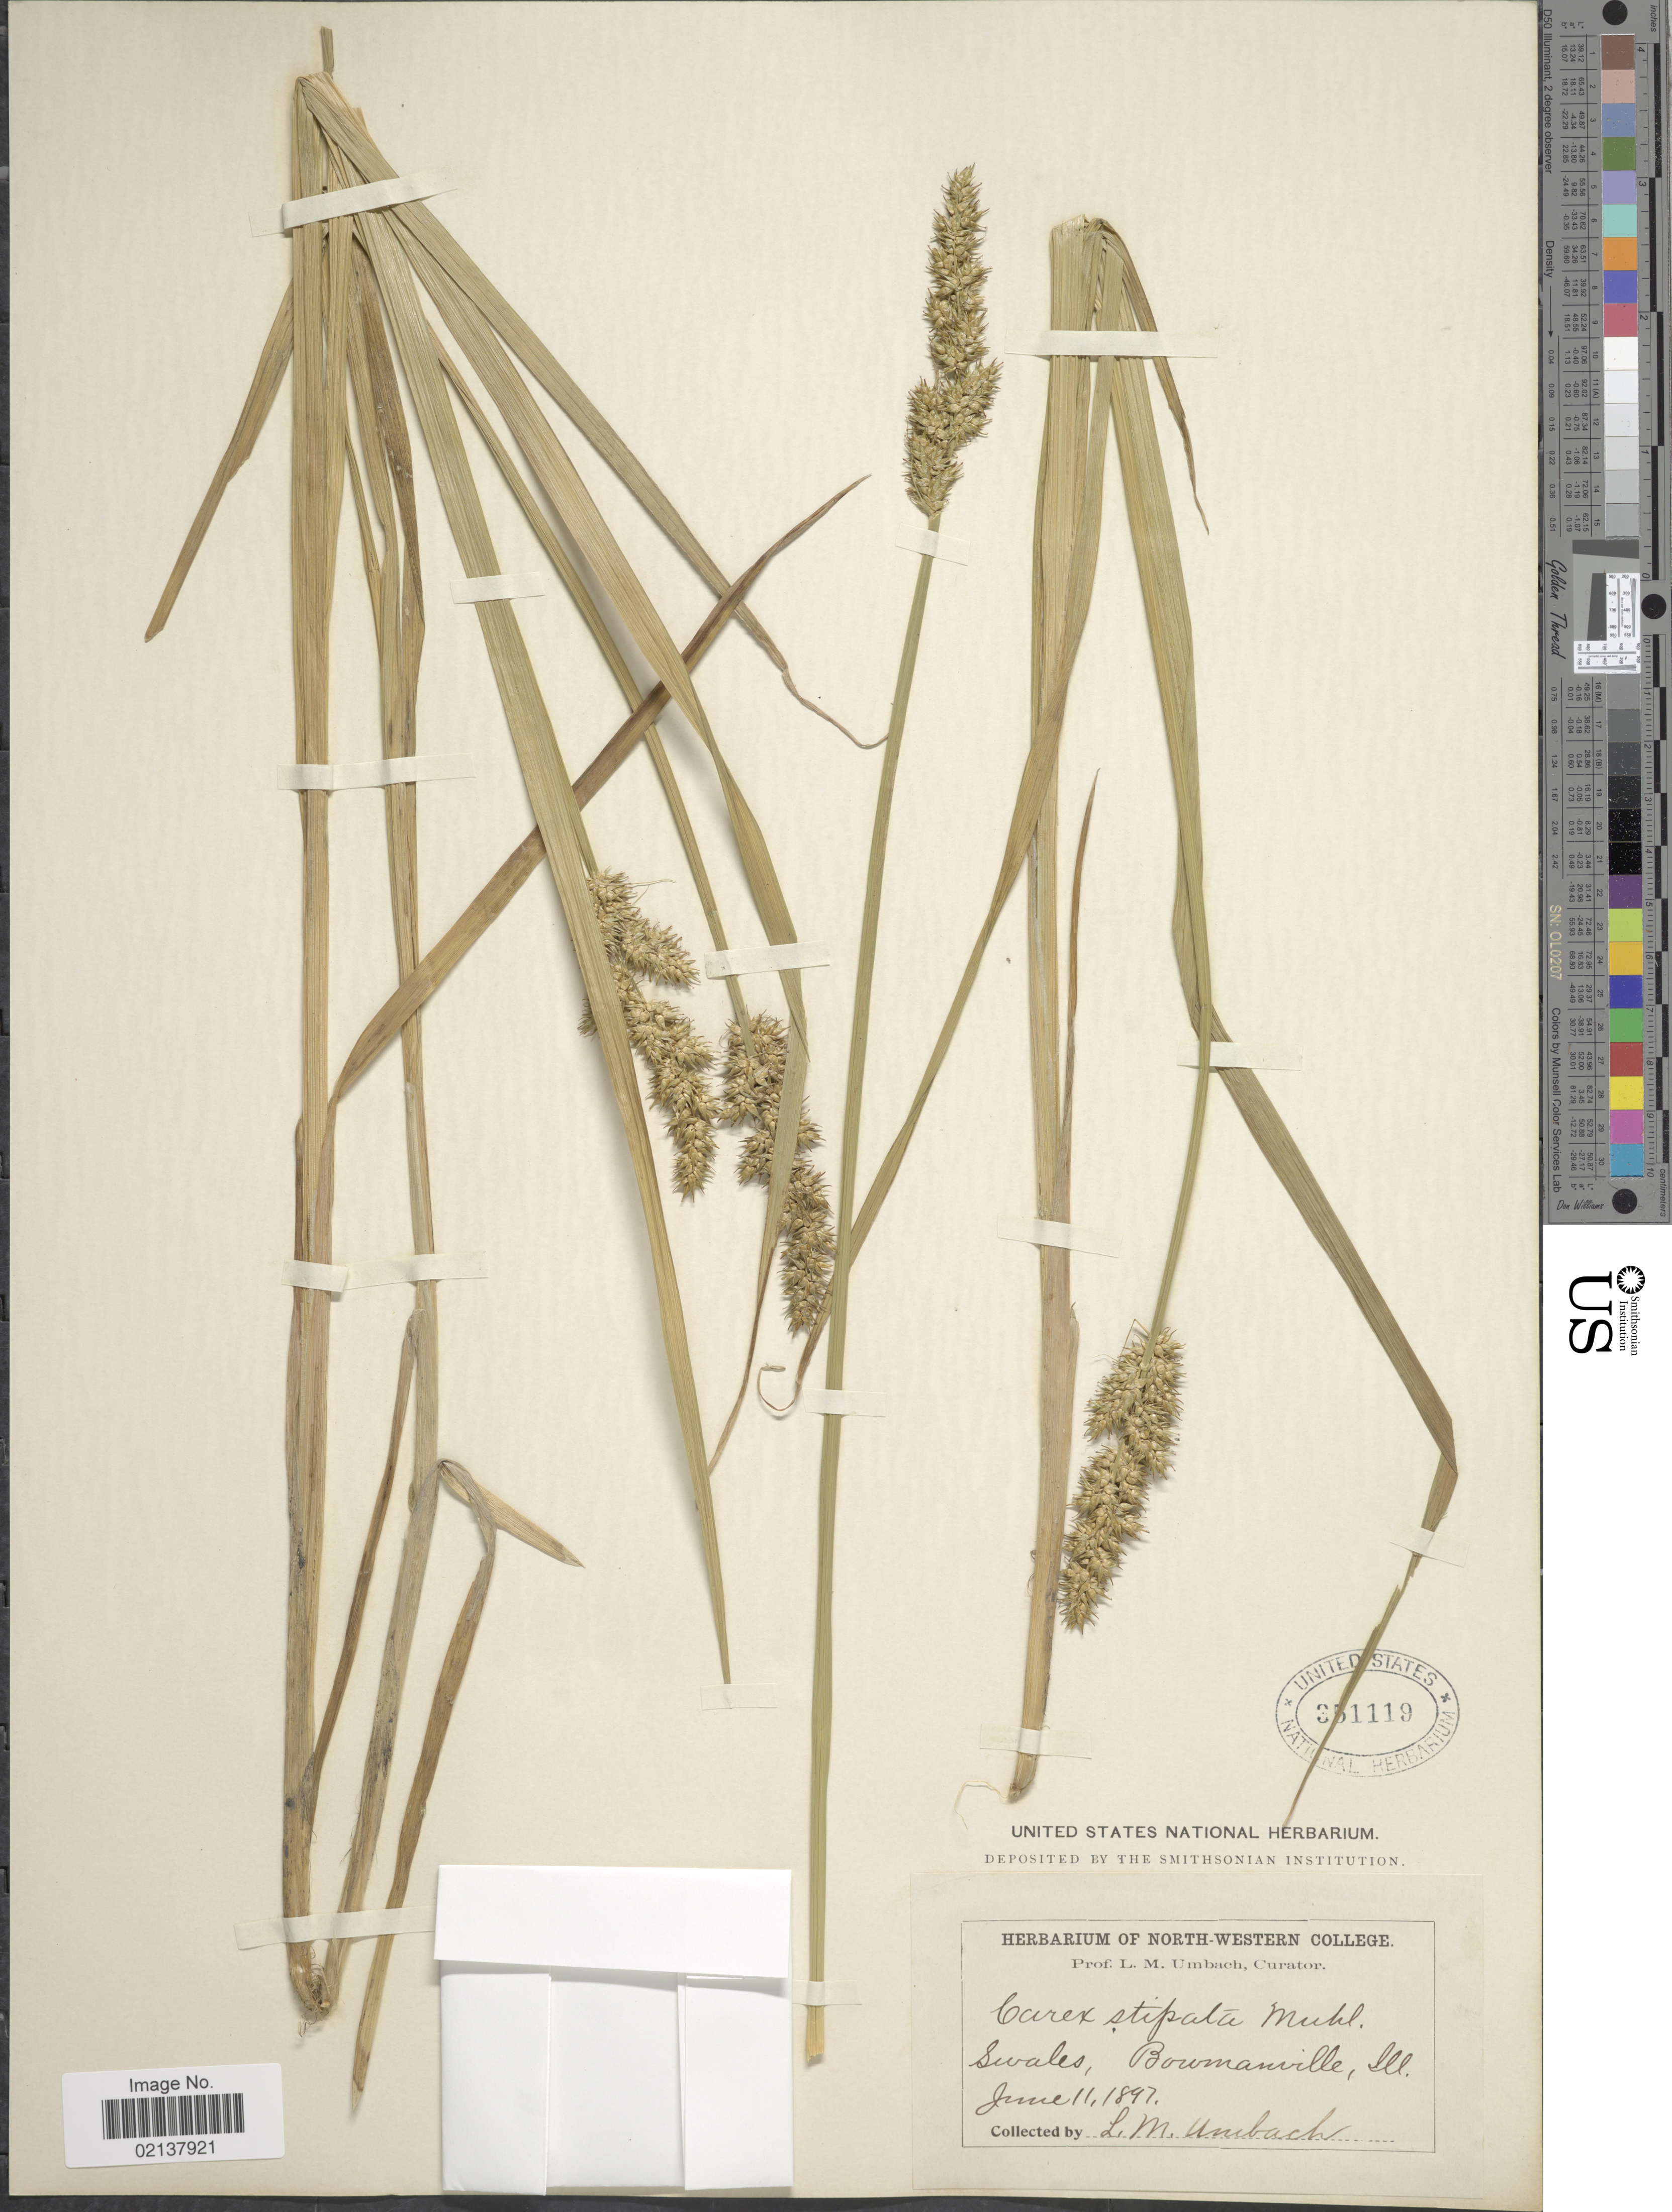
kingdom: Plantae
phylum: Tracheophyta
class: Liliopsida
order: Poales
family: Cyperaceae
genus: Carex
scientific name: Carex stipata var. maxima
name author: Chapm. ex Boott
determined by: Strong, Mark T., (BOT), Smithsonian Institution - National Museum of Natural History (UNITED STATES)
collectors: L. M. Umbach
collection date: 1897-06-11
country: United States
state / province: Illinois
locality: Swales, Bowmanville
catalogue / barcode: US 351119